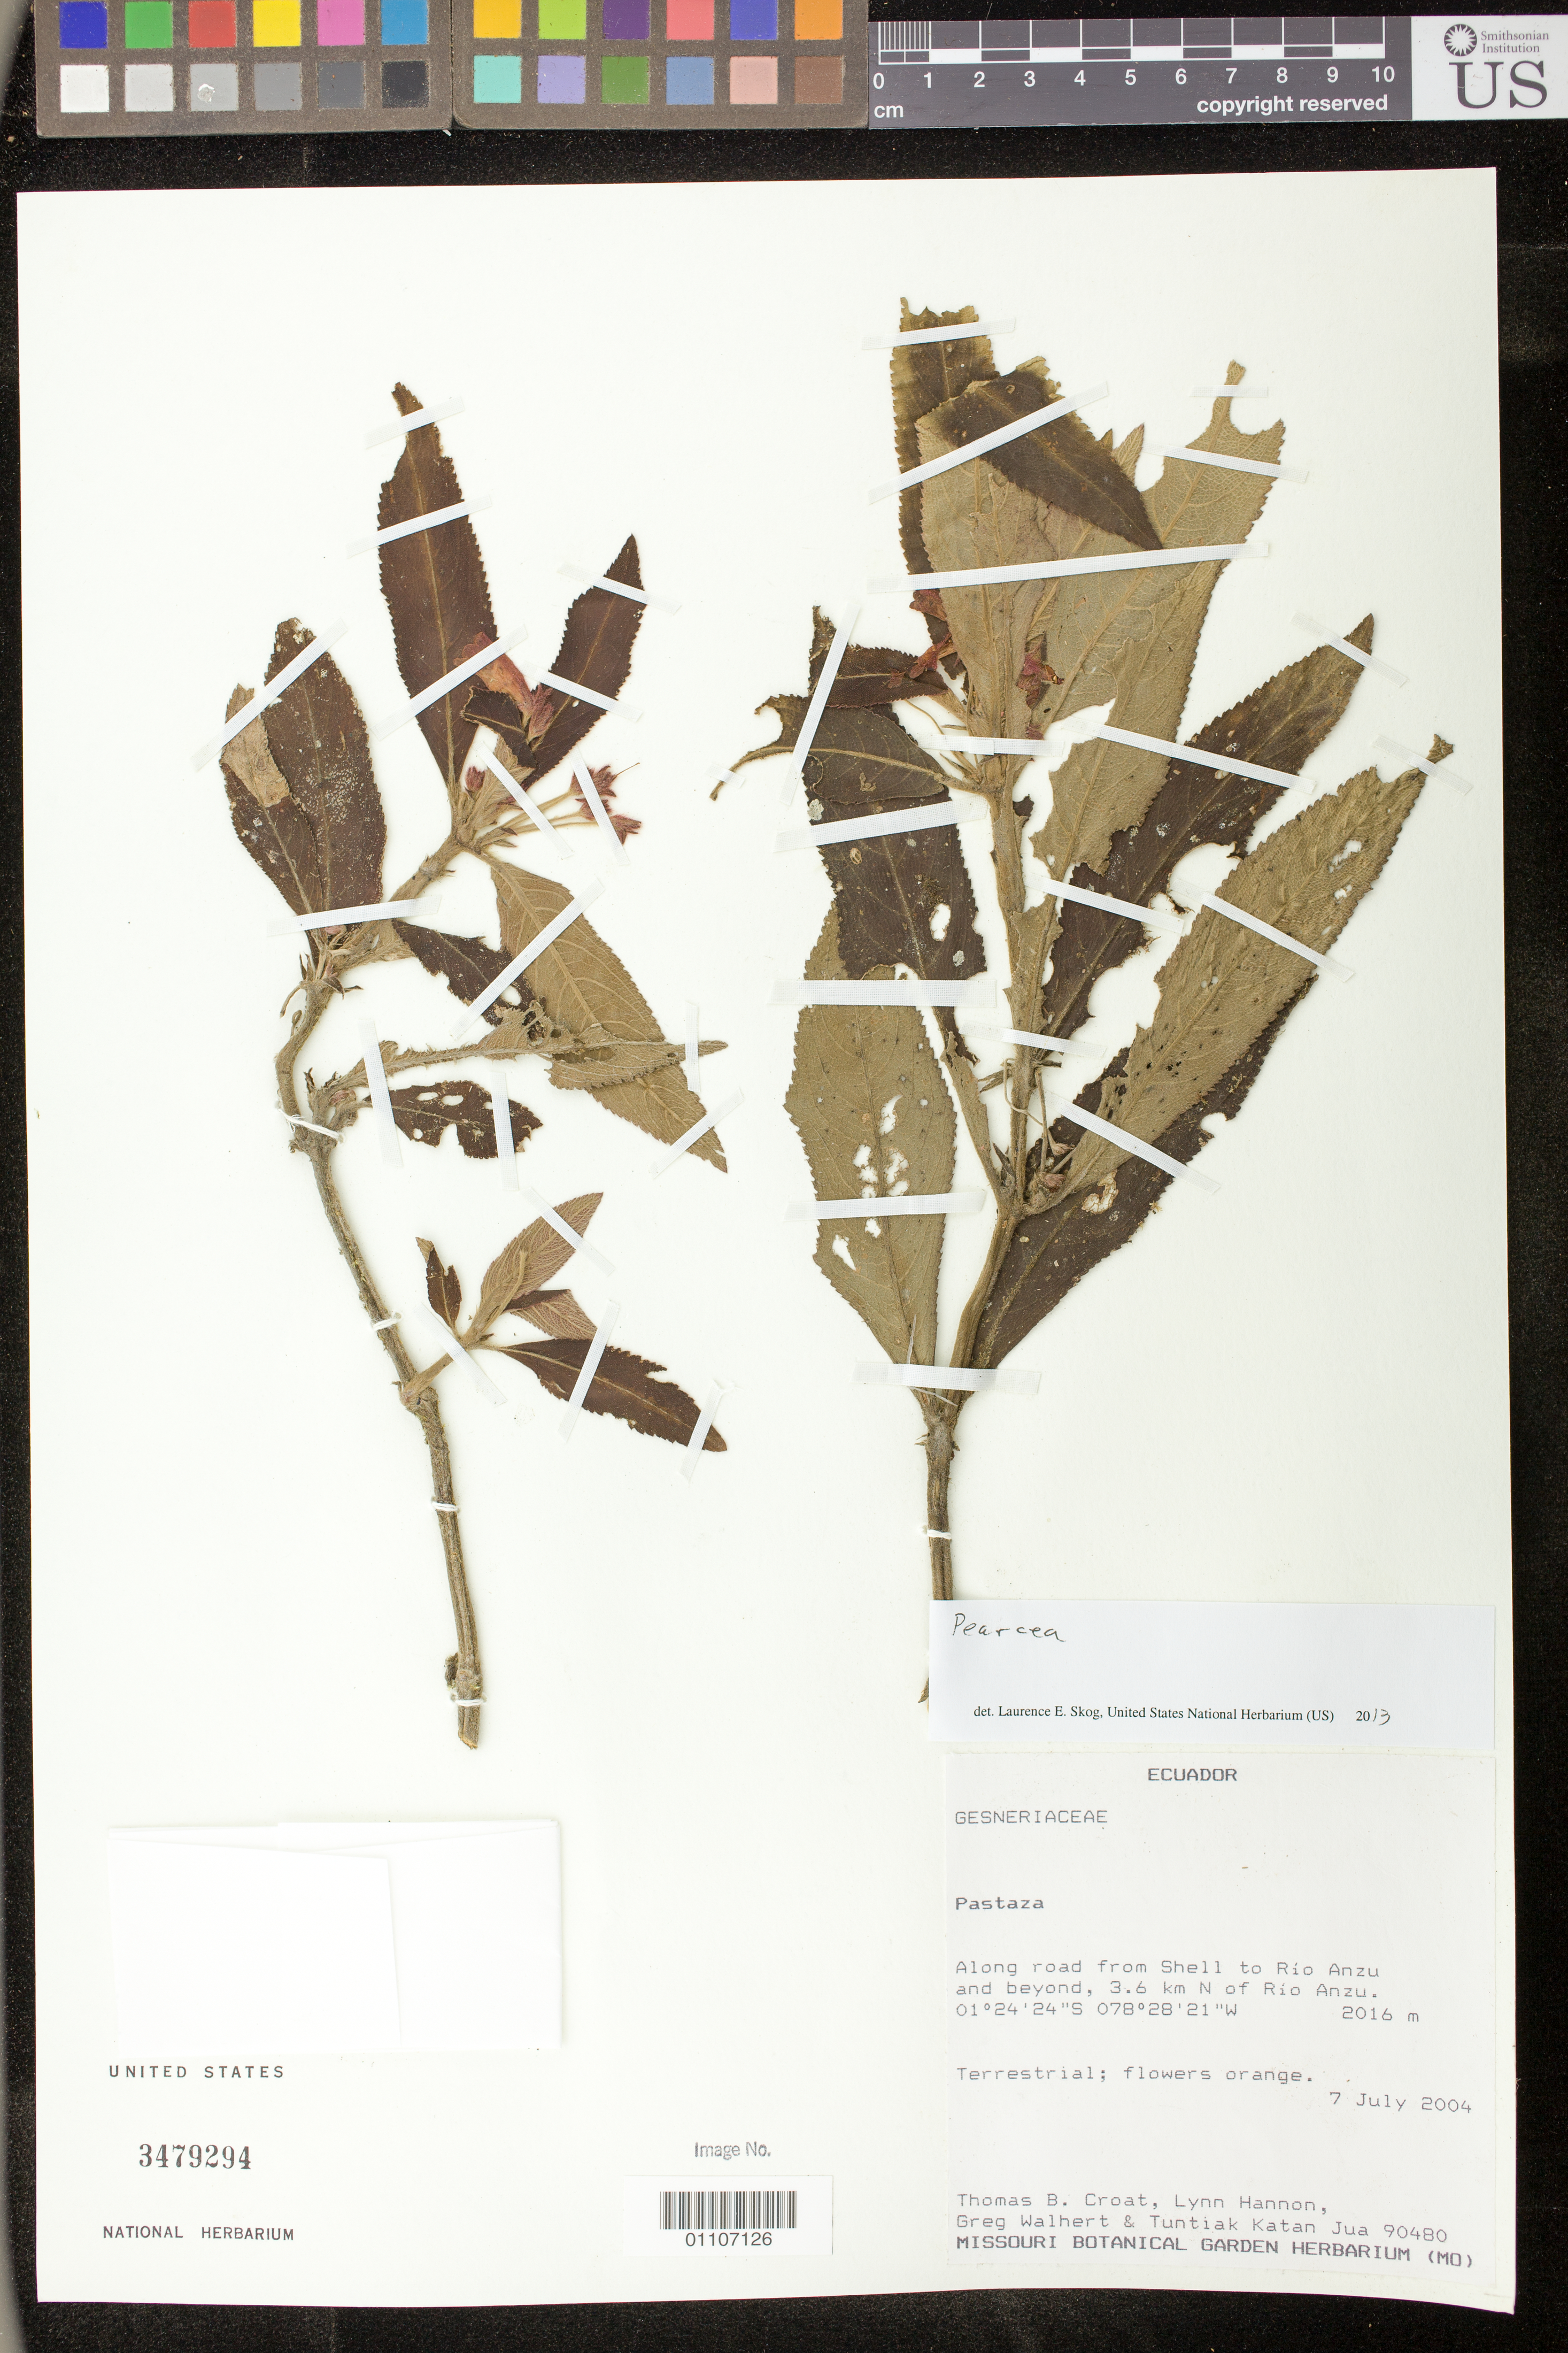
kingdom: Plantae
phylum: Tracheophyta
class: Magnoliopsida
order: Lamiales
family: Gesneriaceae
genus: Pearcea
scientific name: Pearcea sprucei var. sprucei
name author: (Britton ex Rusby) L.P. Kvist & L.E. Skog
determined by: Skog, Laurence E.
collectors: T. B. Croat, L. Hannon, G. Walhert & T. Katan Jua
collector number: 90480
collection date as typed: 07 Jul 2004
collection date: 2004-07-07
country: Ecuador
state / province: Pastaza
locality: Along road from Shell to Rio Anzu and beyond, 3.6 km N of Rio Anzu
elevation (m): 2016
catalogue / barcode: US 3479294